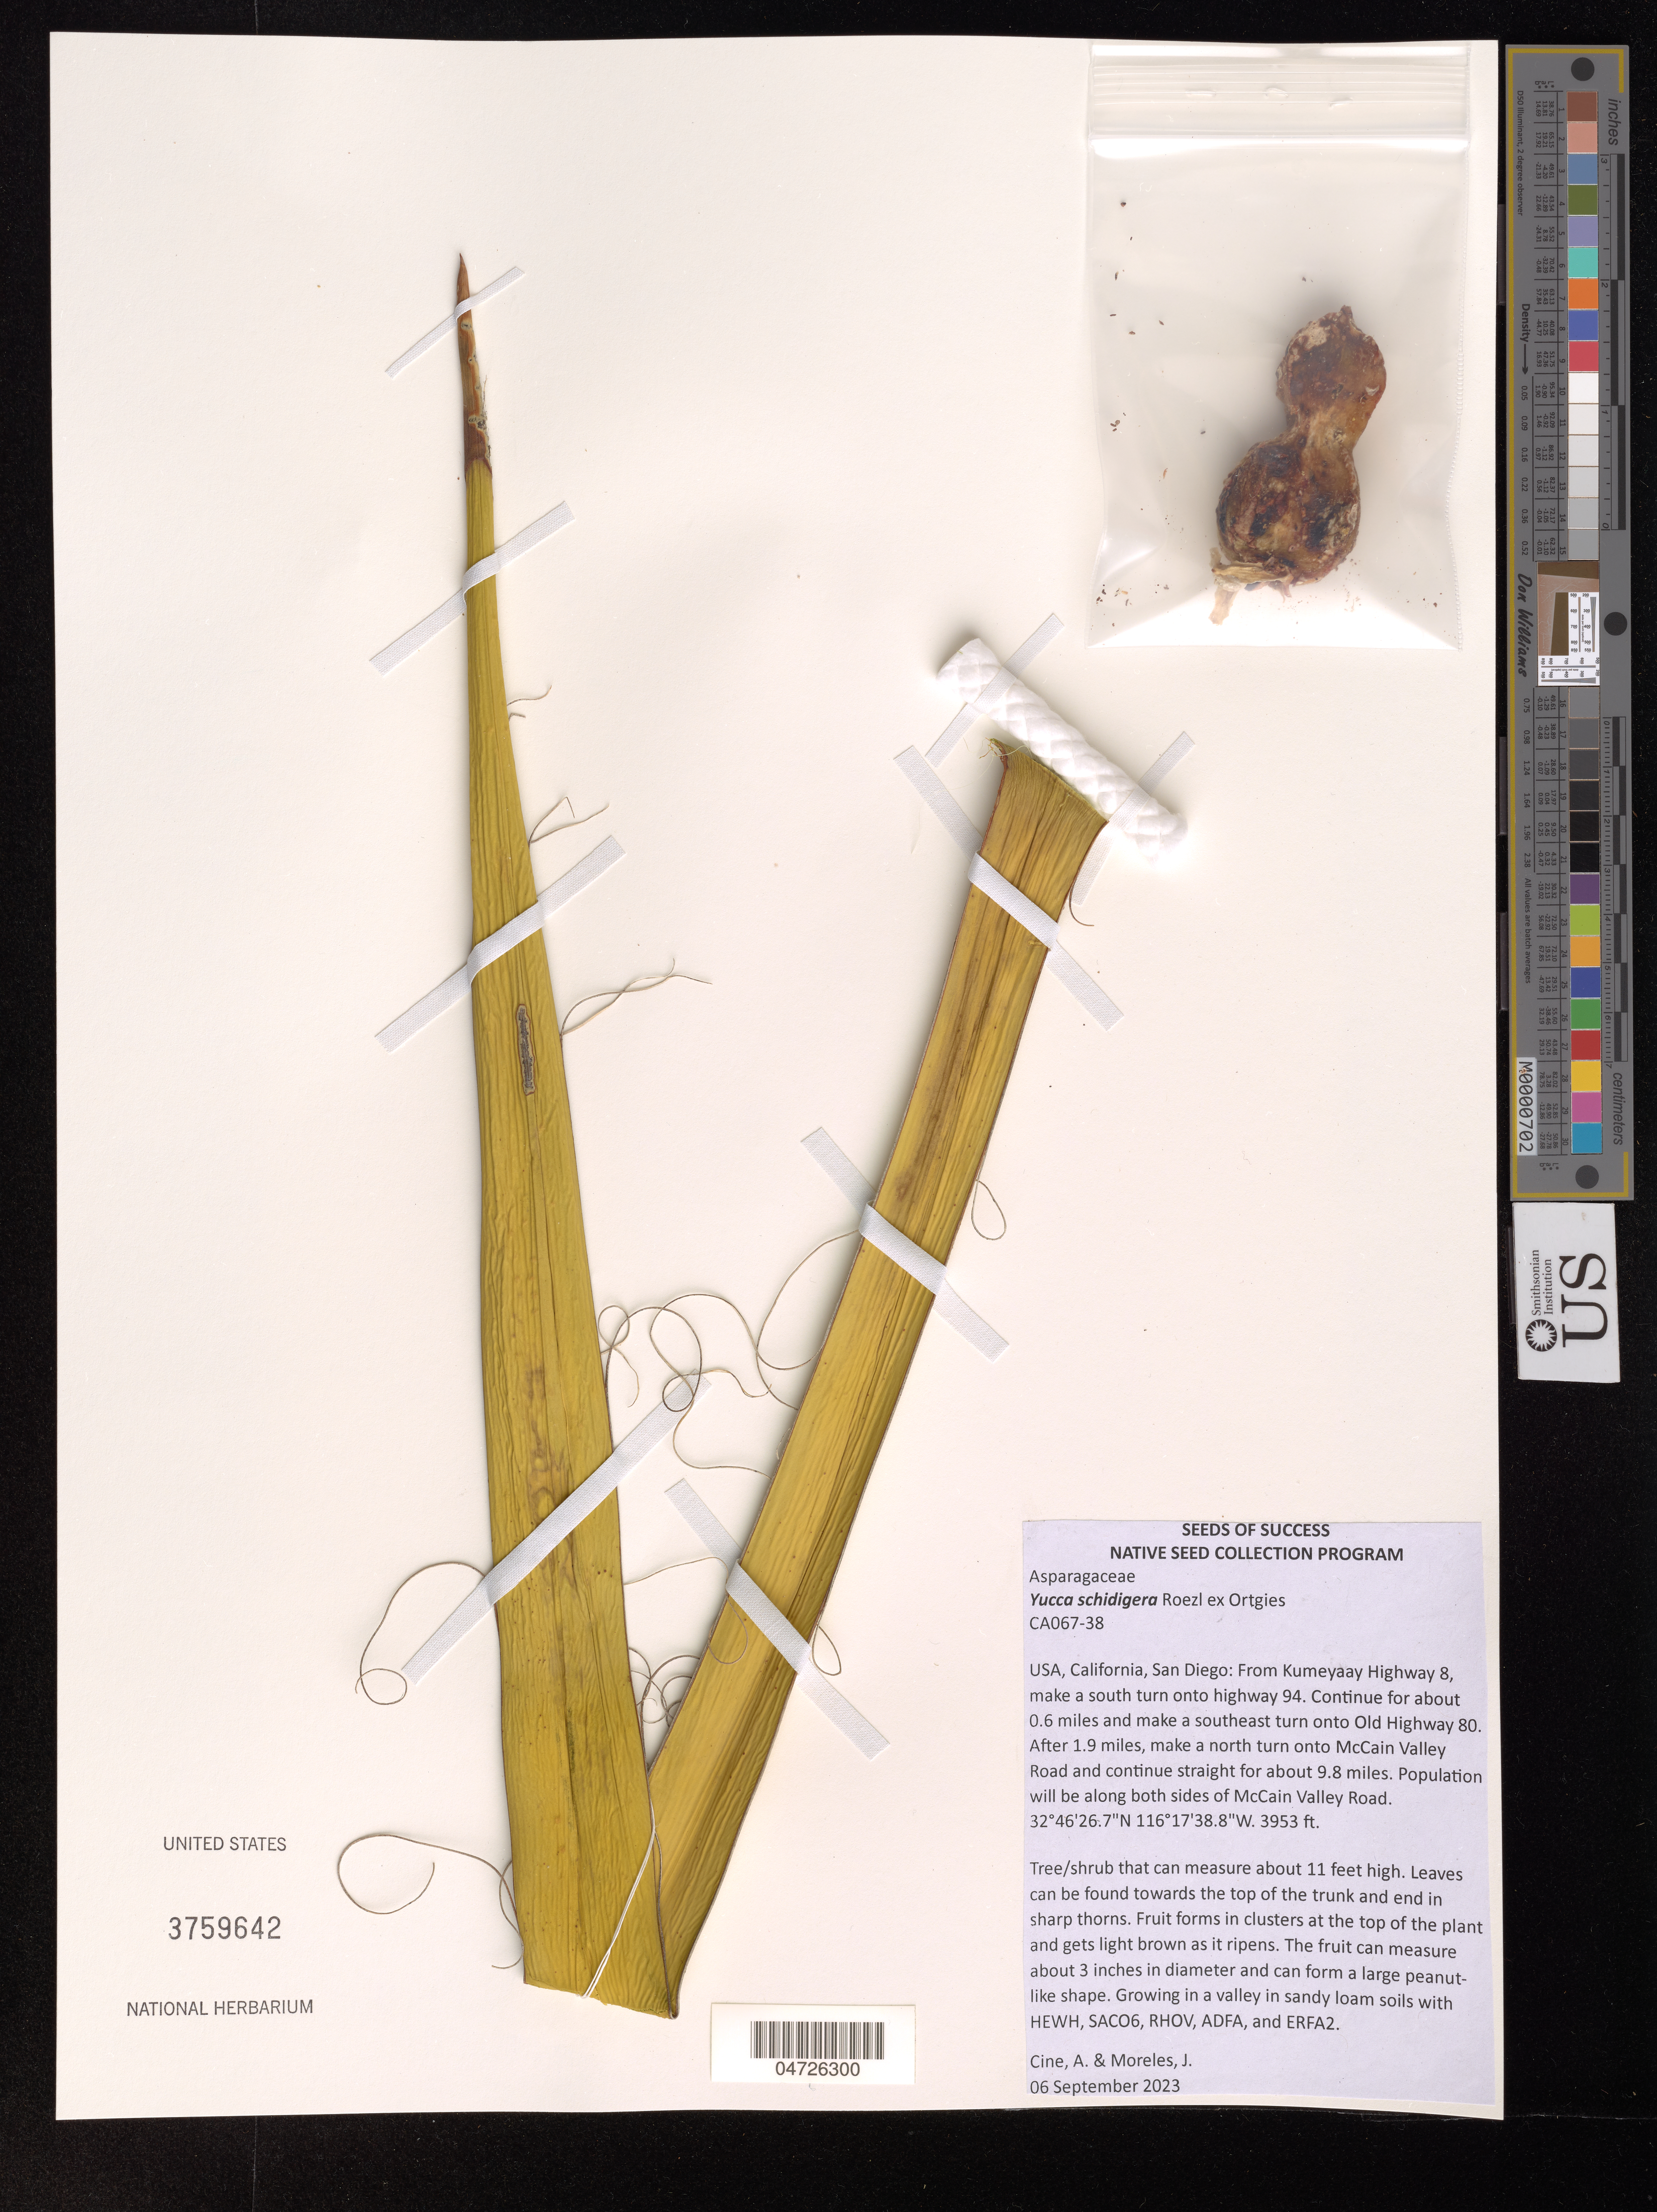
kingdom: Plantae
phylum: Tracheophyta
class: Liliopsida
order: Asparagales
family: Asparagaceae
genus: Yucca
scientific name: Yucca schidigera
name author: Roezl ex Ortgies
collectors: A. Cine & J. Morales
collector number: CA067-38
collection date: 2023-09-06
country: United States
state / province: California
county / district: San Deigo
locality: San Diego: From Kumeyaay Highway 8, make a south turn onto highway 94. Continue for about 0.6 miles and make a southeast turn onto Old Highway 80. After 1.9 miles, make a north turn onto McCain Valley Road and continue straight for about 9.8 miles. Population will be along both sides of McCain Valley Road.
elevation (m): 1205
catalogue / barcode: US 3759642